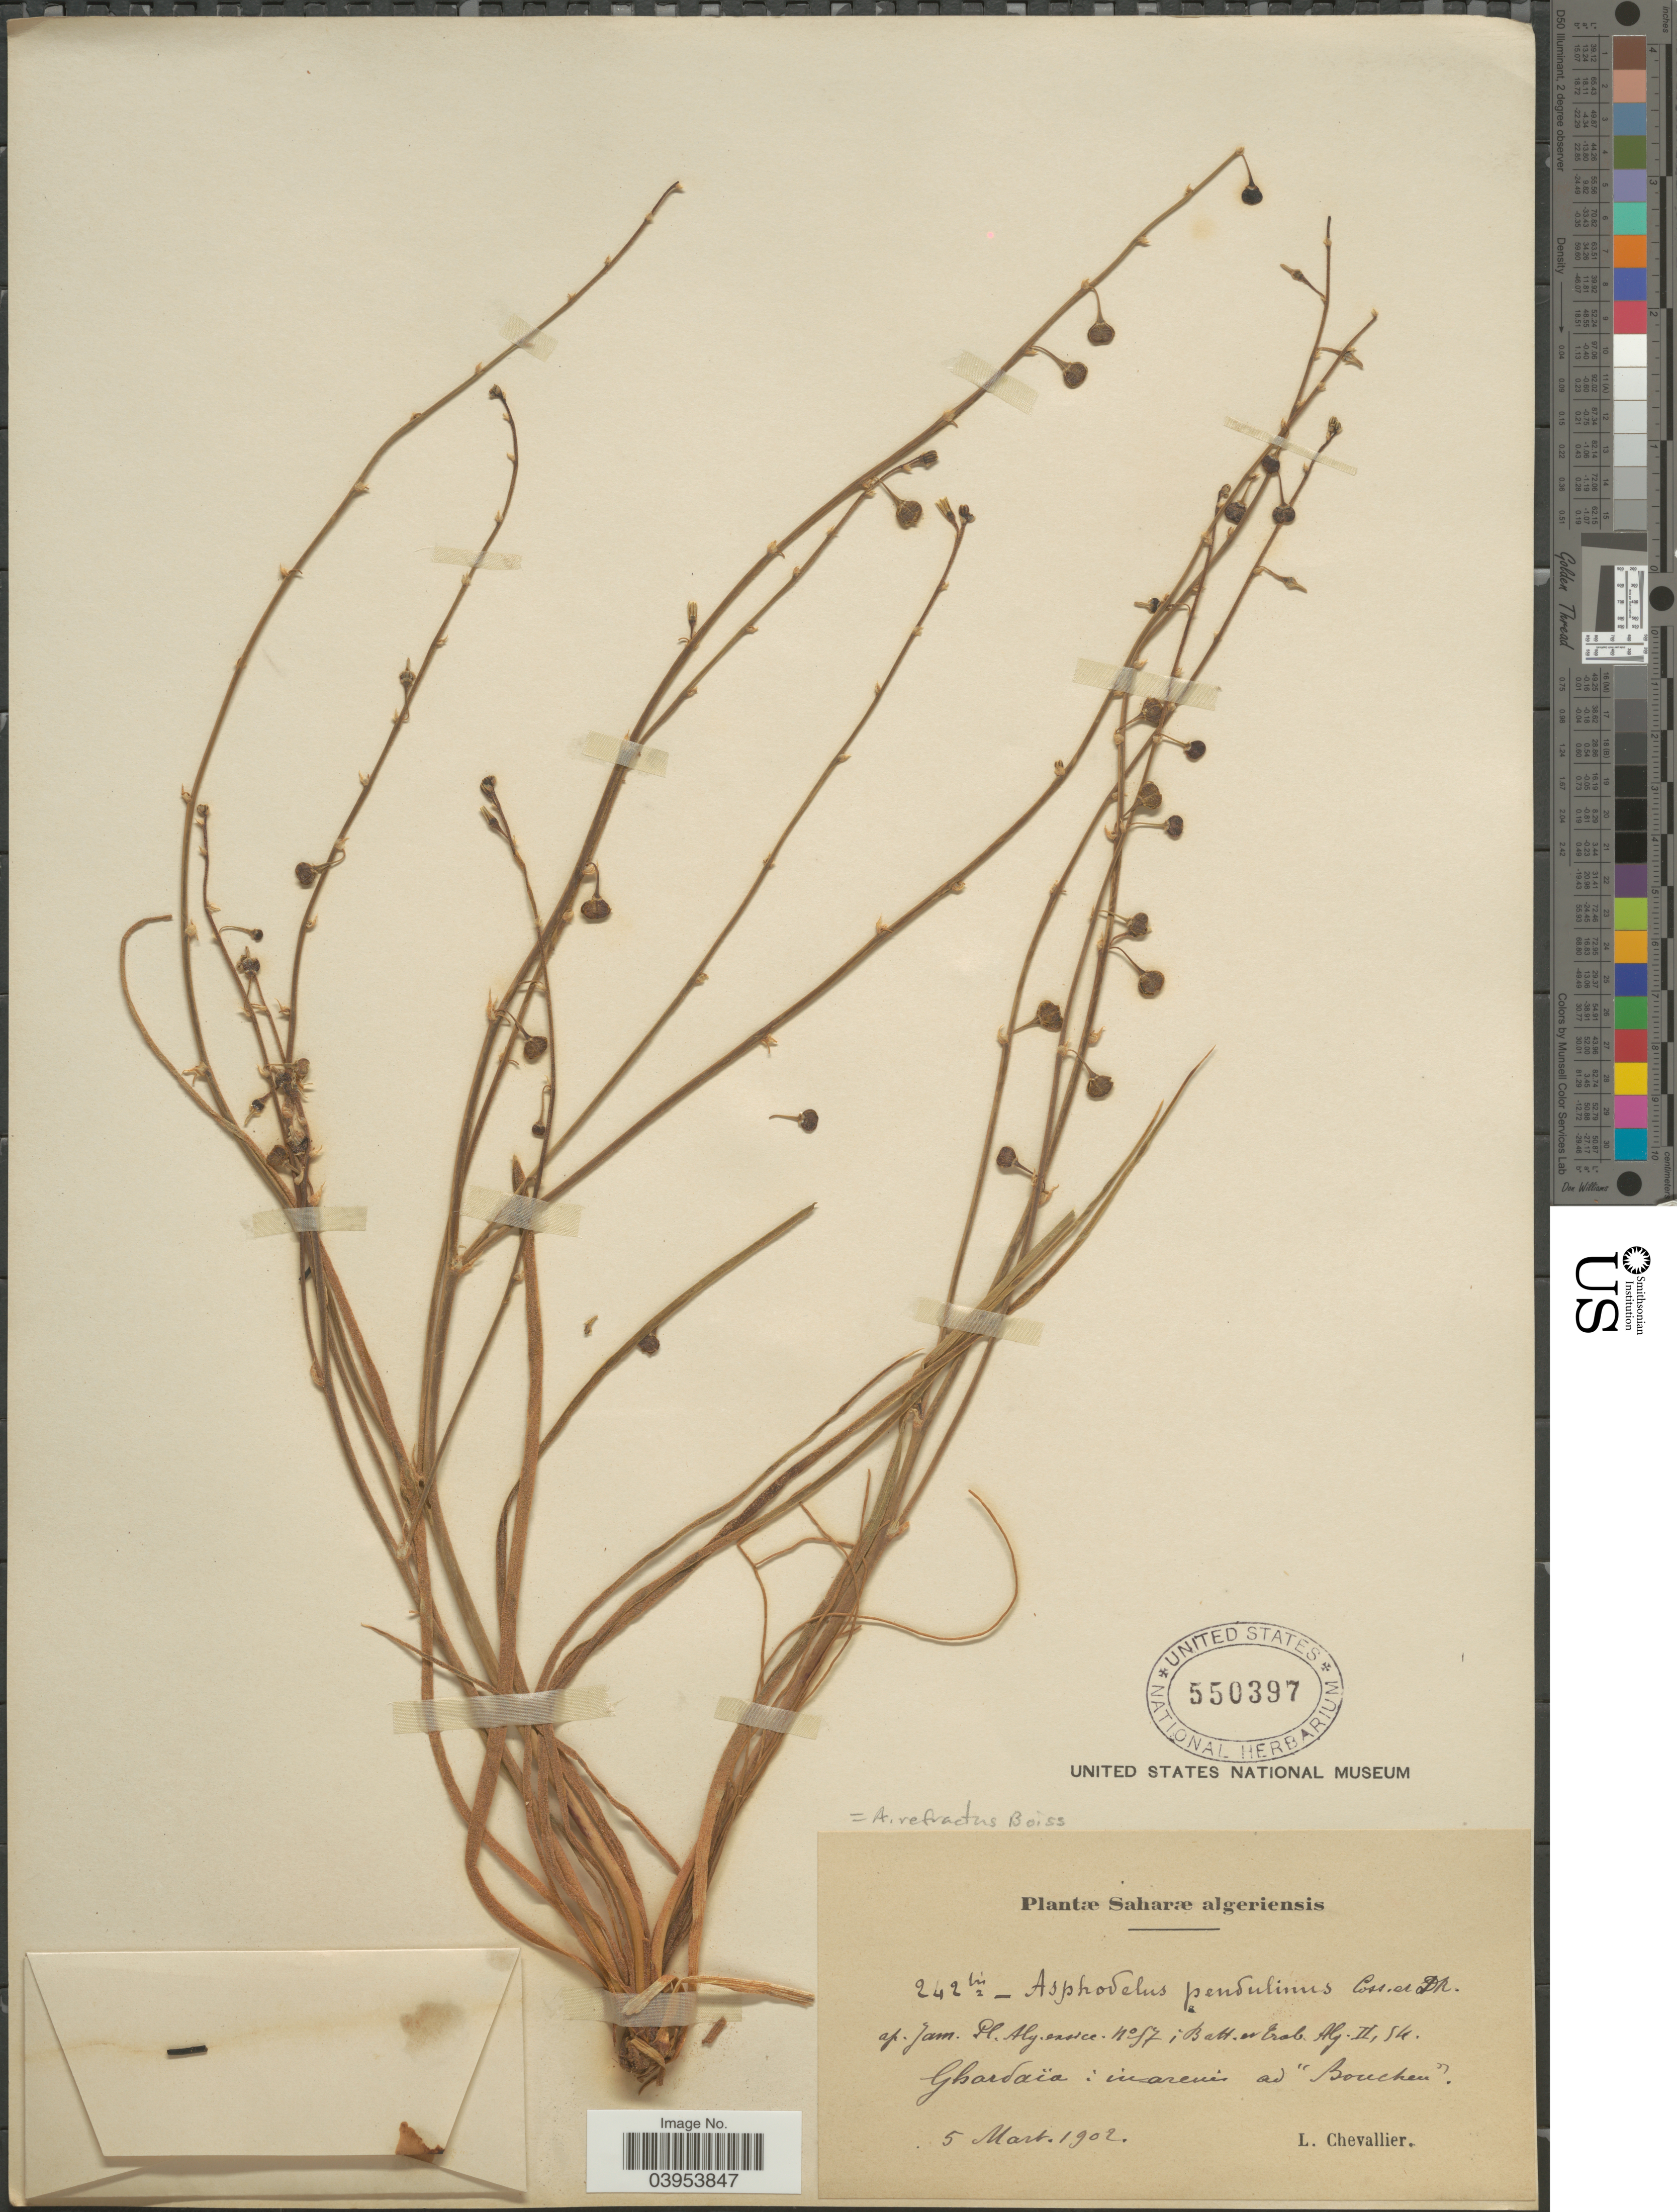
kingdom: Plantae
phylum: Tracheophyta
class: Liliopsida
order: Asparagales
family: Asphodelaceae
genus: Asphodelus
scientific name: Asphodelus refractus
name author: Boiss.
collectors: L. Chevallier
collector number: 242 bis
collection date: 1902-03-05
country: Algeria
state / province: Ghardaïa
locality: Saharæ algeriensis. In arenis ad "Boucheu".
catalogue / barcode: US 550397